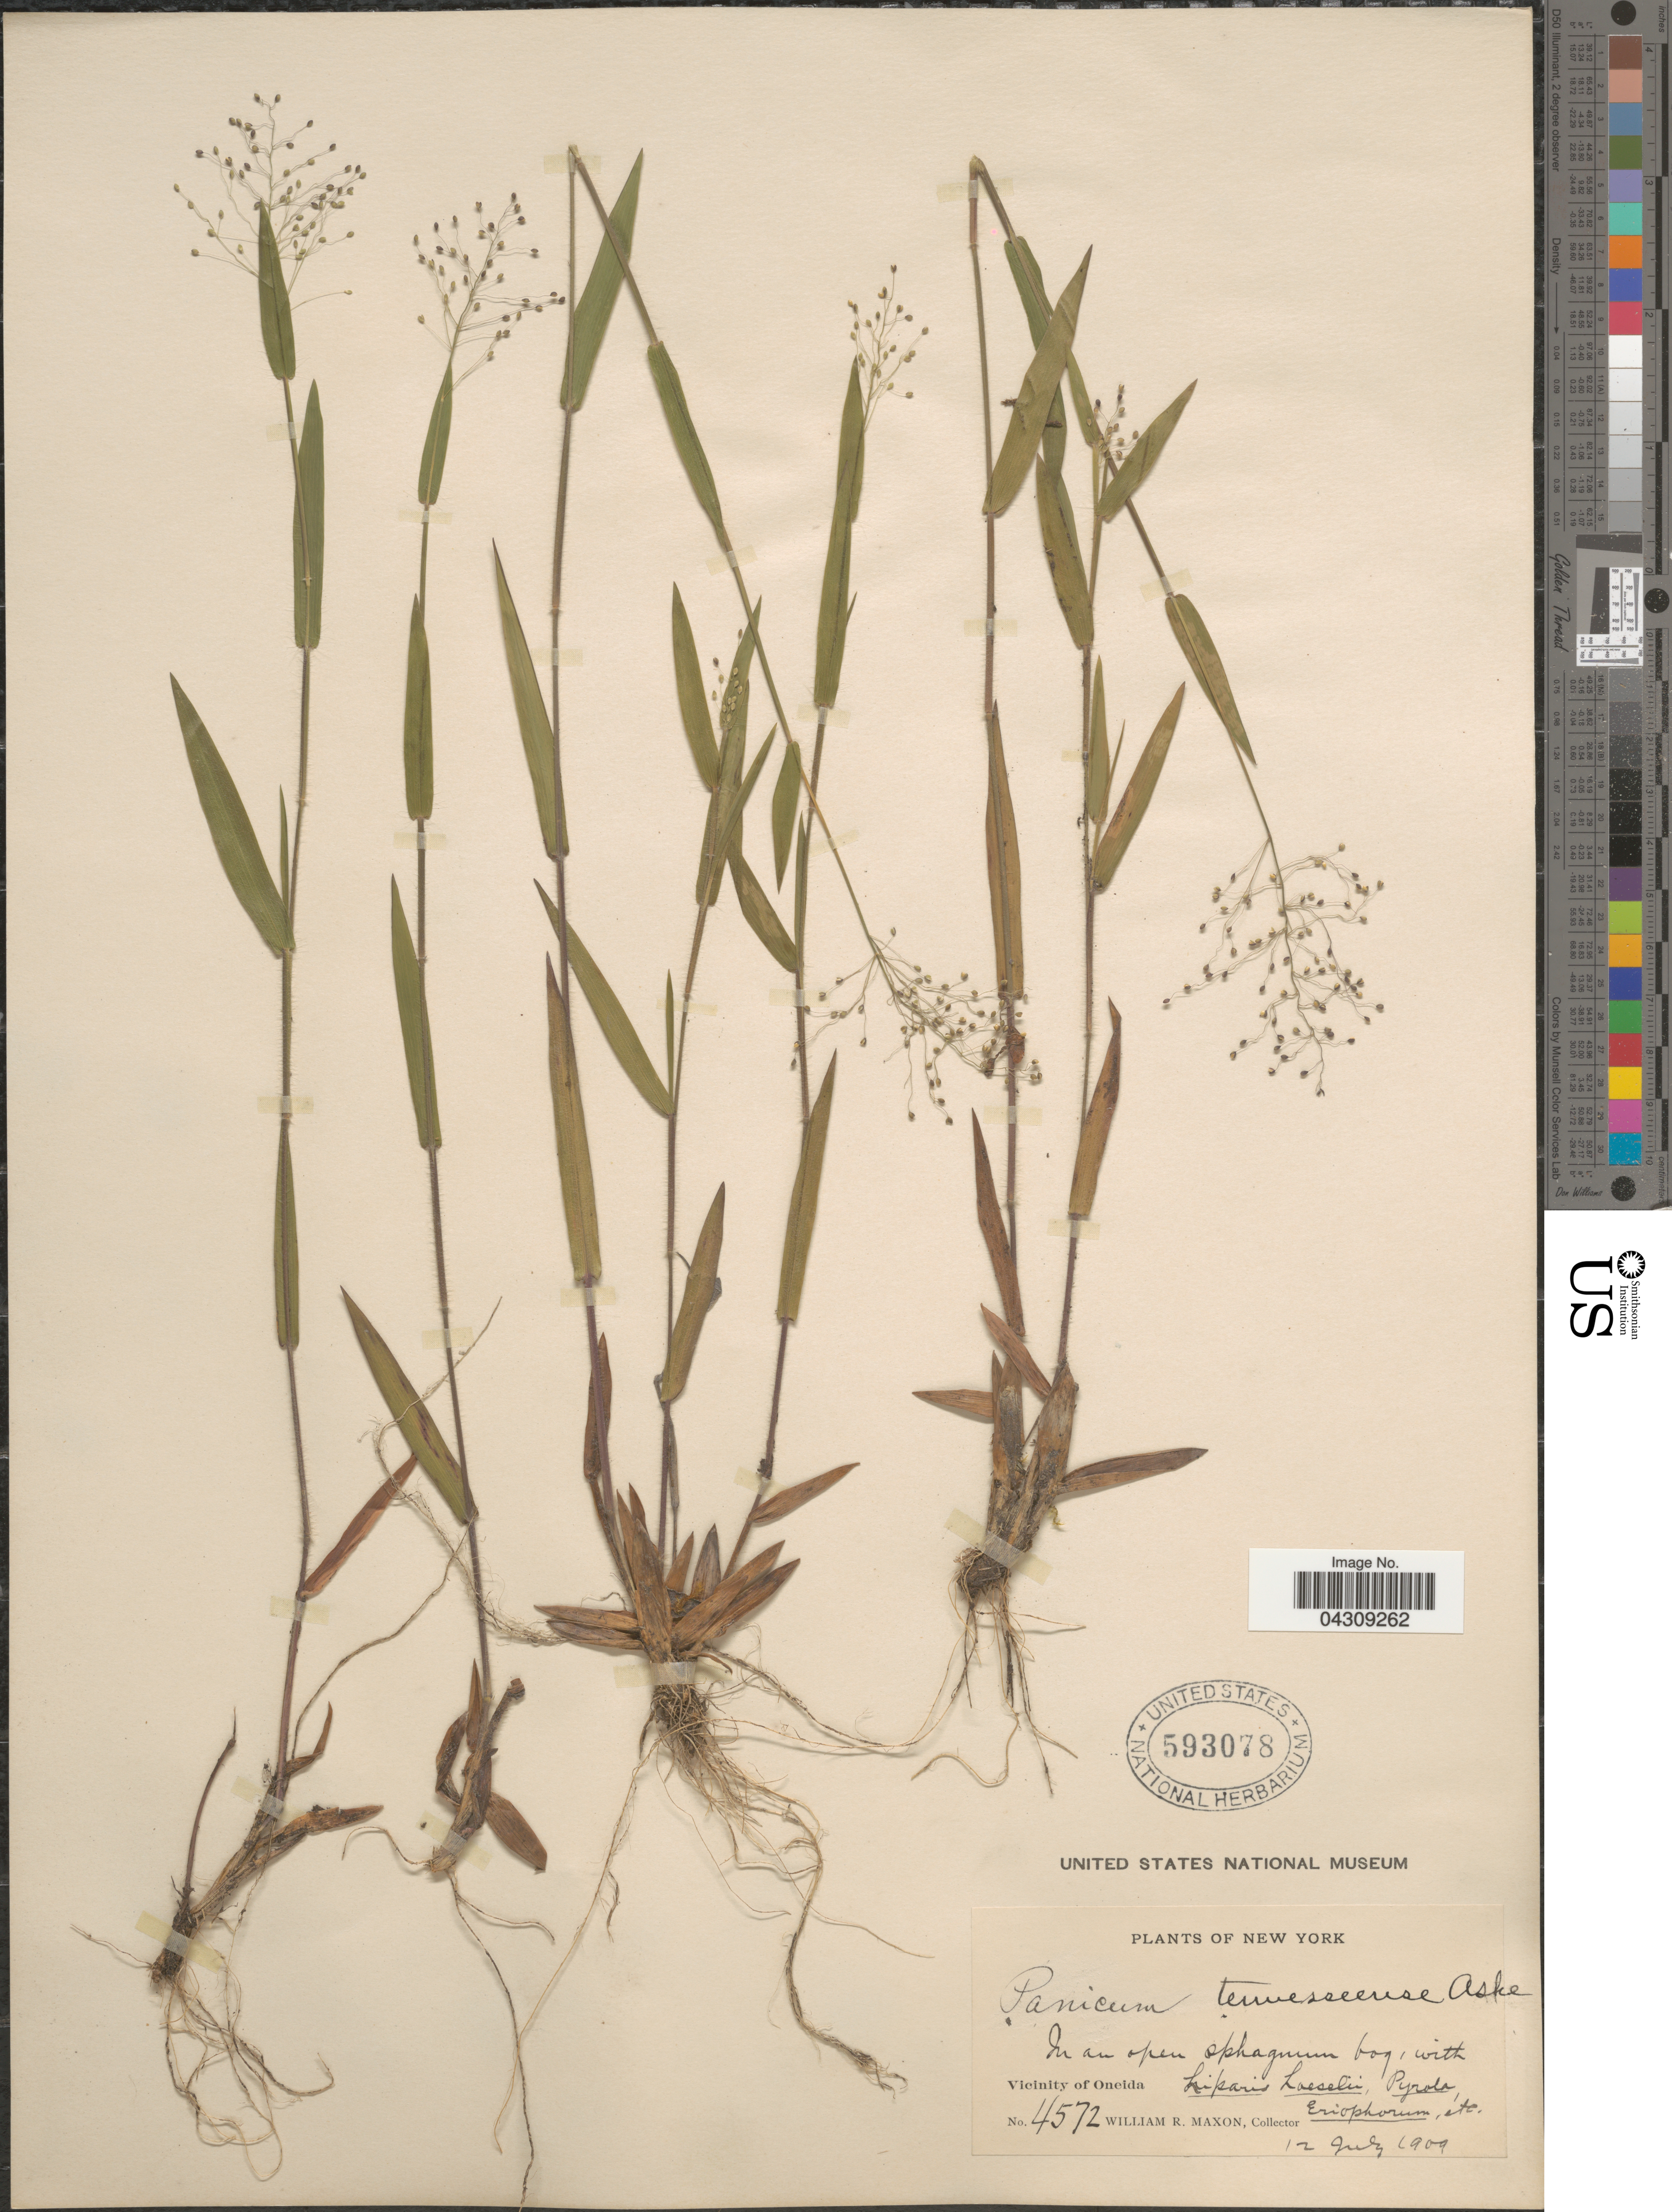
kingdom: Plantae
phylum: Tracheophyta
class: Liliopsida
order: Poales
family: Poaceae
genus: Dichanthelium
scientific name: Dichanthelium acuminatum var. acuminatum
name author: (Sw.) Gould & C.A. Clark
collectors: W. R. Maxon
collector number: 4572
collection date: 1909-07-12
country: United States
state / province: New York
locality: In an open sphagnum bog. Vicinity of Oneida.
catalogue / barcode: US 593078